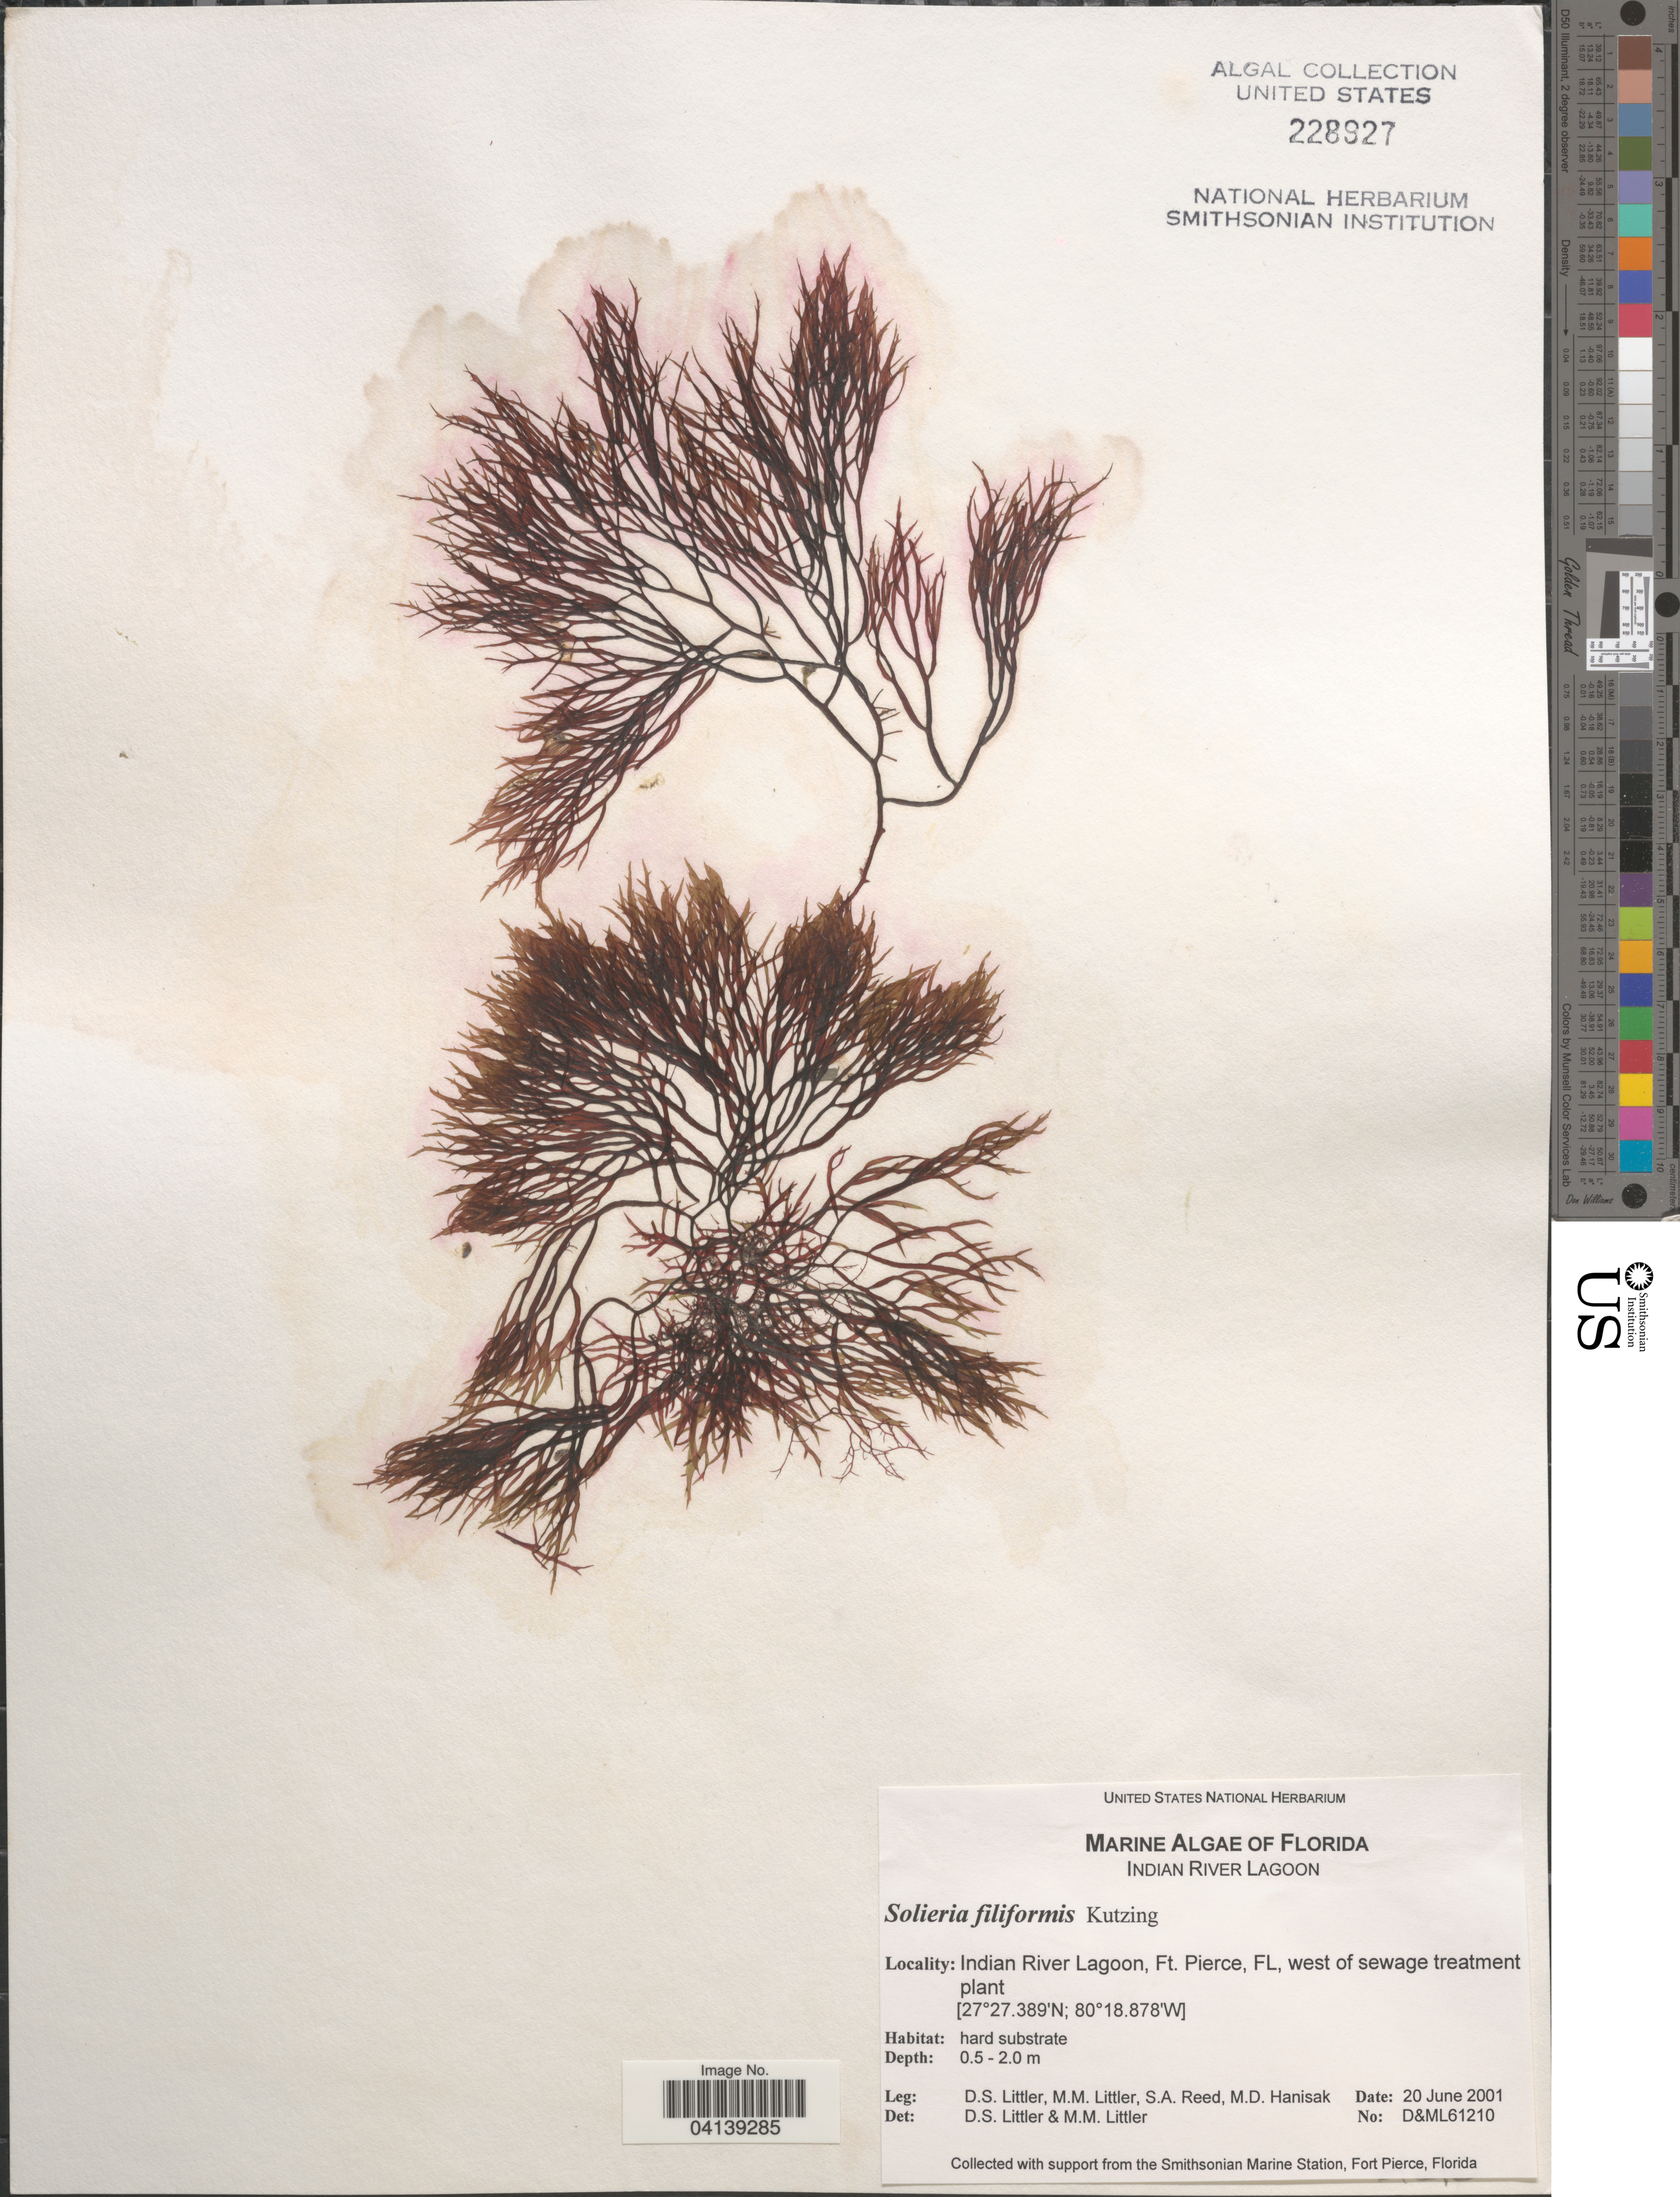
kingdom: Plantae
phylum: Rhodophyta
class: Florideophyceae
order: Gigartinales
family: Solieriaceae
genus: Solieria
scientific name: Solieria filiformis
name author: (Kütz.) P.W. Gabrielson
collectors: D. S. Littler, S. Reed & M. Hanisak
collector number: D&ML61210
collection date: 2001-06-20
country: United States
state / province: Florida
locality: Indian River Lagoon, Ft. Pierce, west of sewage treatment plant.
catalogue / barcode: US 228927